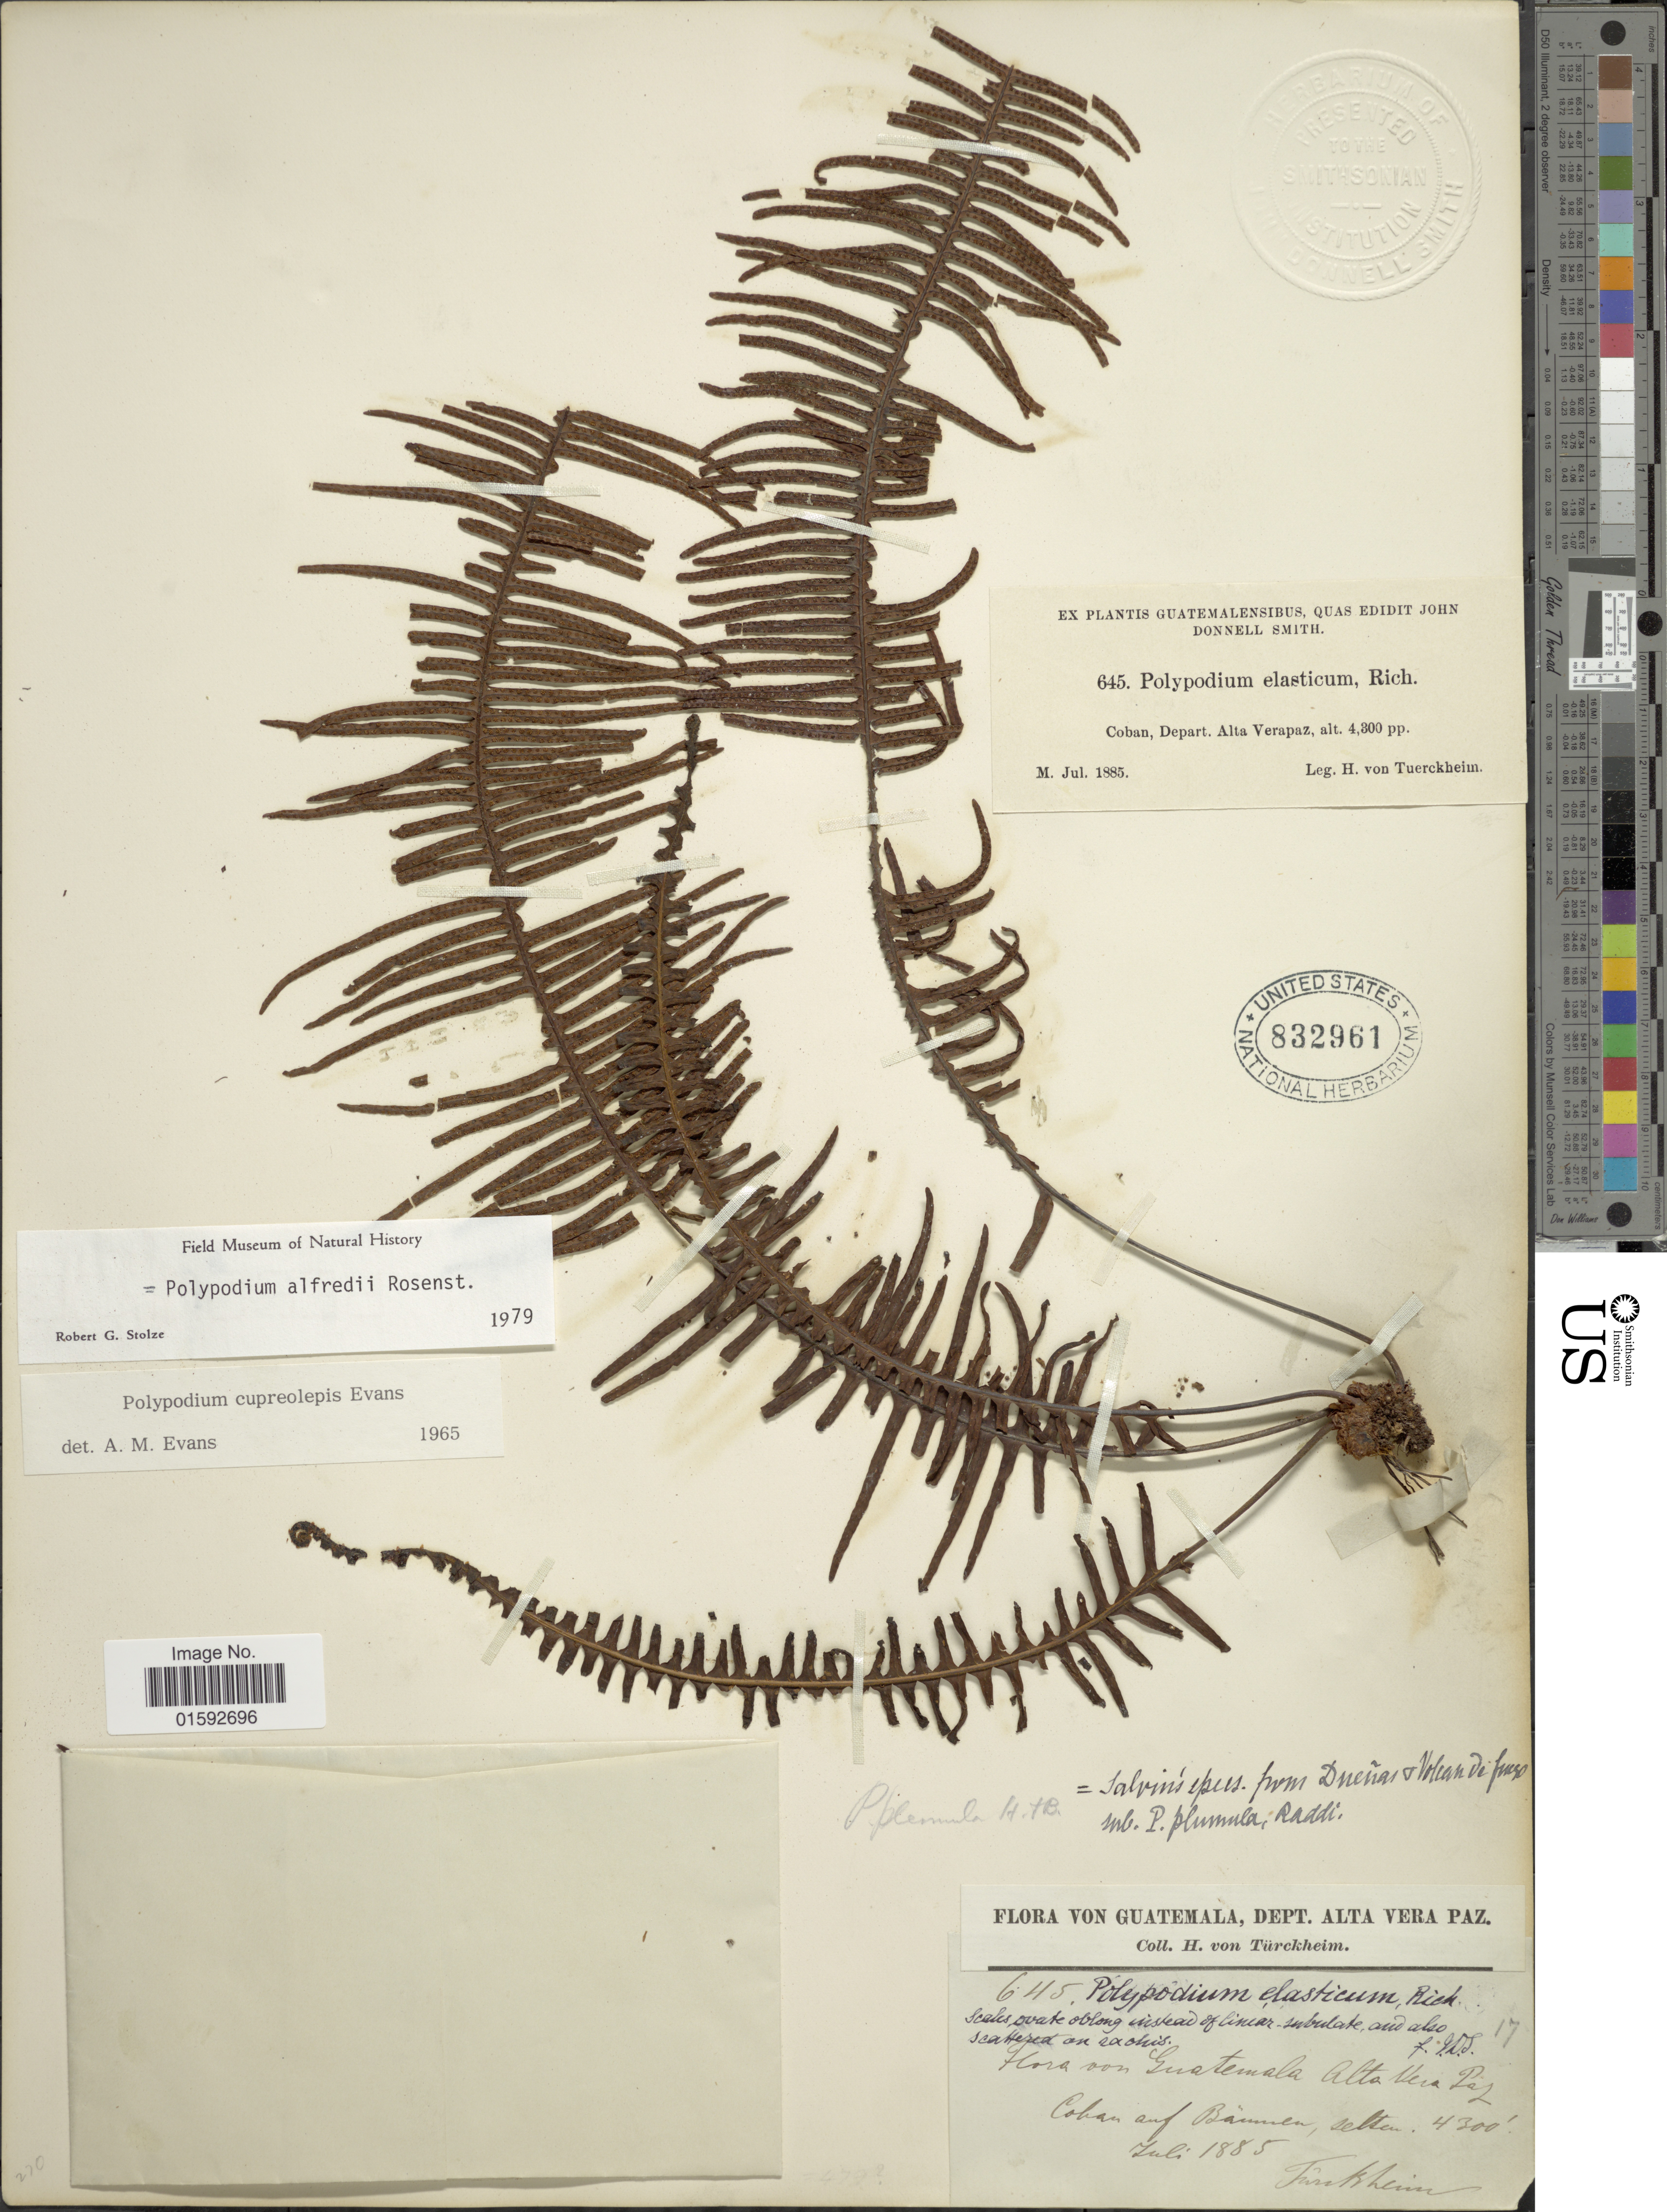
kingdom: Plantae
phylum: Tracheophyta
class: Polypodiopsida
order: Polypodiales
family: Polypodiaceae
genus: Pecluma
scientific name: Pecluma alfredii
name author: (Rosenst.) M.G. Price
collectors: H. von Türckheim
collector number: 645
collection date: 1885-07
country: Guatemala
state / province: Alta Verapaz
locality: Coban auf Baumen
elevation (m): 1311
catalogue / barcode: US 832961